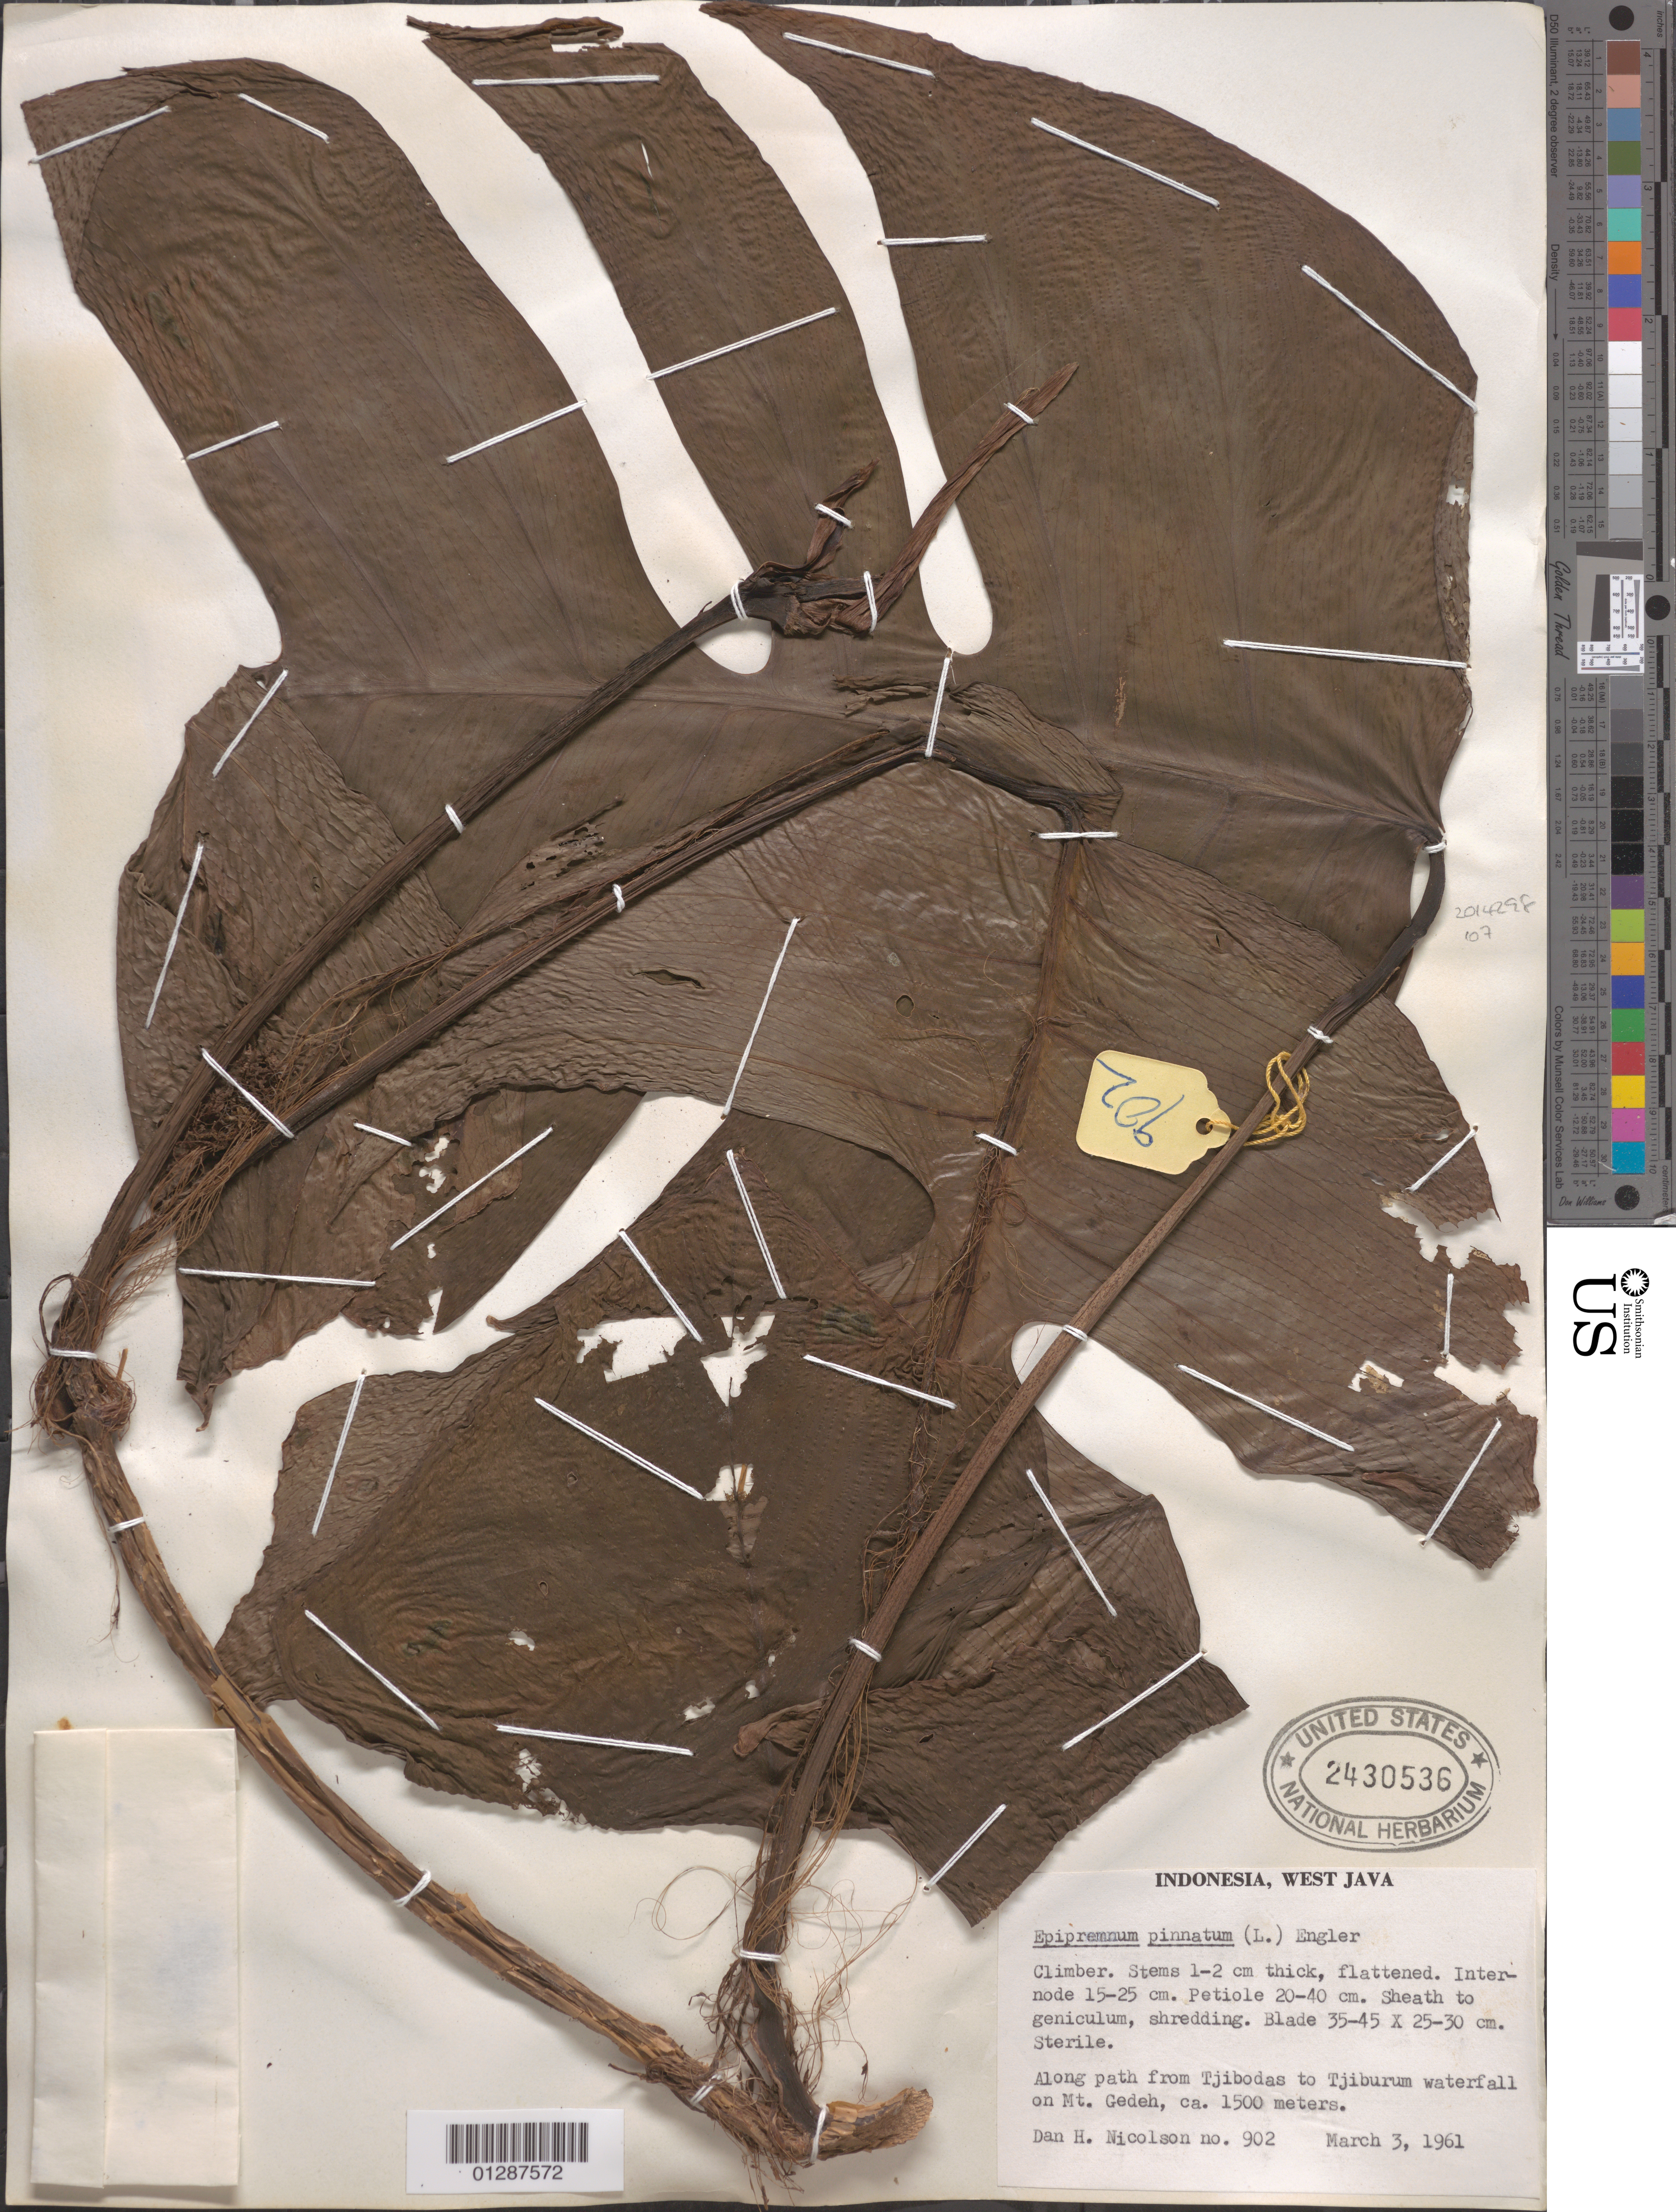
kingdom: Plantae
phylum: Tracheophyta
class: Liliopsida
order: Alismatales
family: Araceae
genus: Epipremnum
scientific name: Epipremnum pinnatum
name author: (L.) Engl.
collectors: D. H. Nicolson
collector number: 902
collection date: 1961-03-03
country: Indonesia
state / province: Java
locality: West Java. Along path from Tjibodas to Tjiburum waterfall on Mt. Gedeh.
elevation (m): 1500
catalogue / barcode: US 2430536